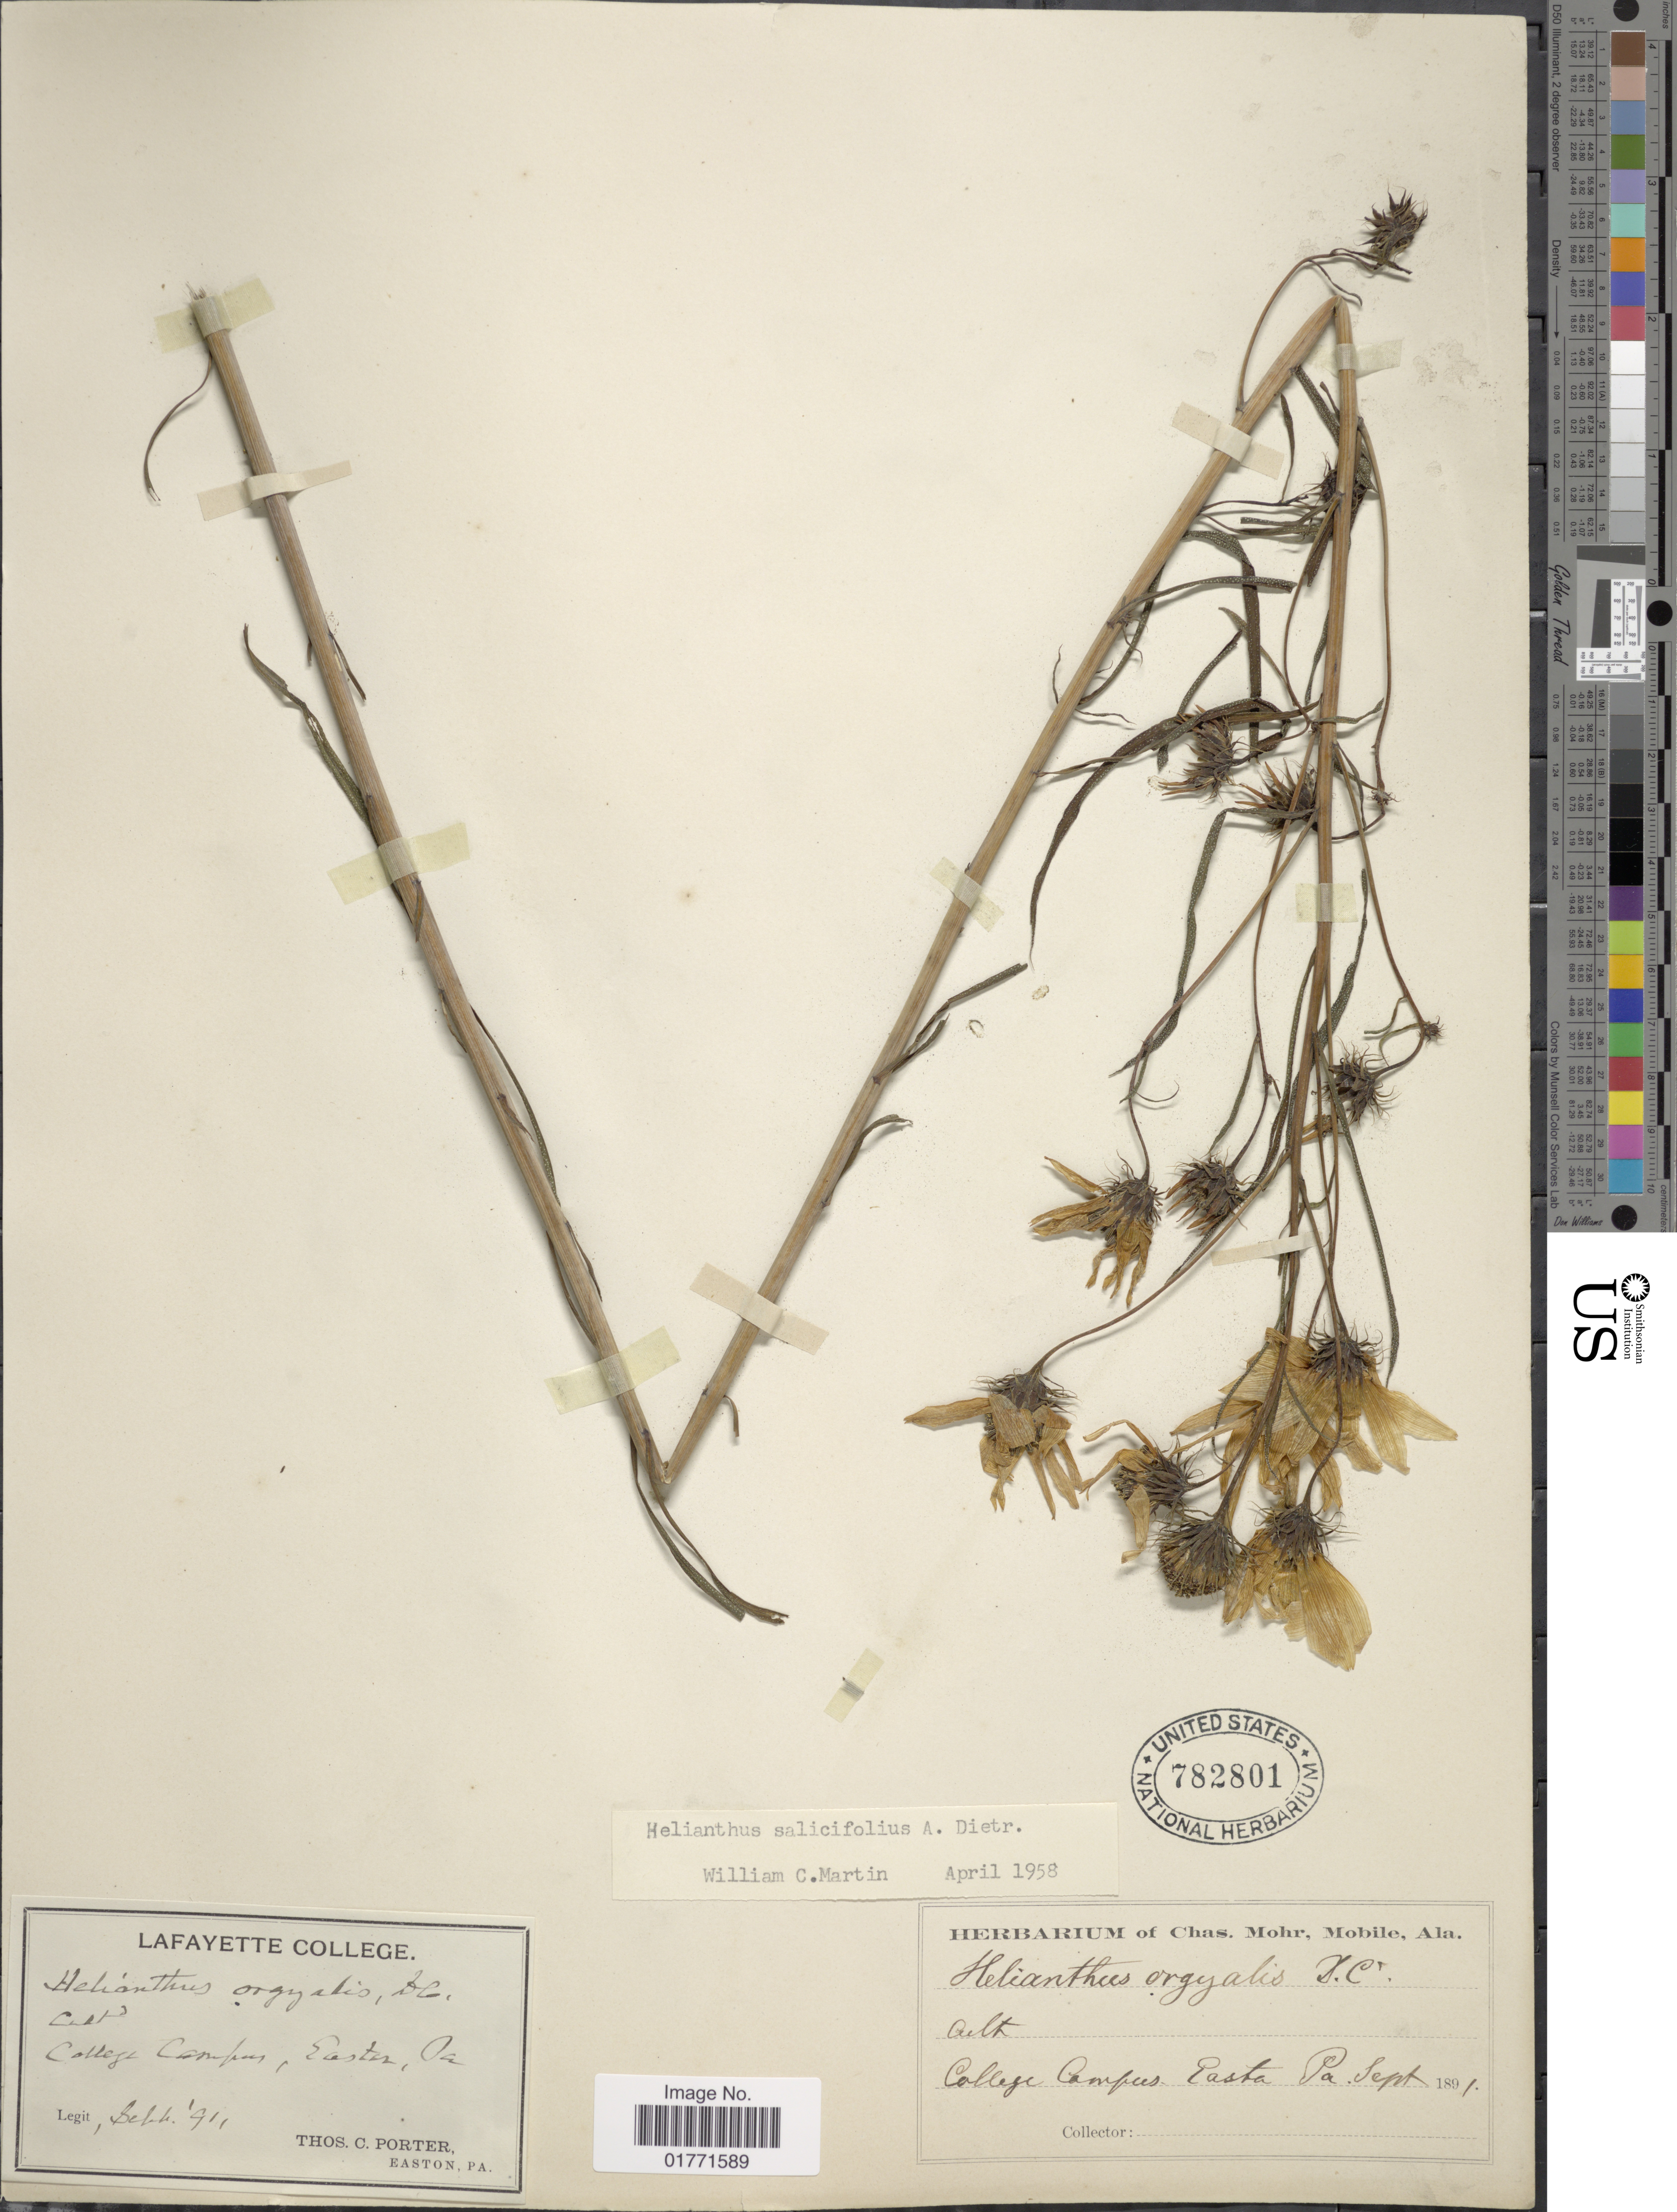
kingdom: Plantae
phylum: Tracheophyta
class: Magnoliopsida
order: Asterales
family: Asteraceae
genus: Helianthus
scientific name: Helianthus salicifolius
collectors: T. C. Porter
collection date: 1891-09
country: United States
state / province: Pennsylvania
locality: College Campus, Easton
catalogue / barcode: US 782801